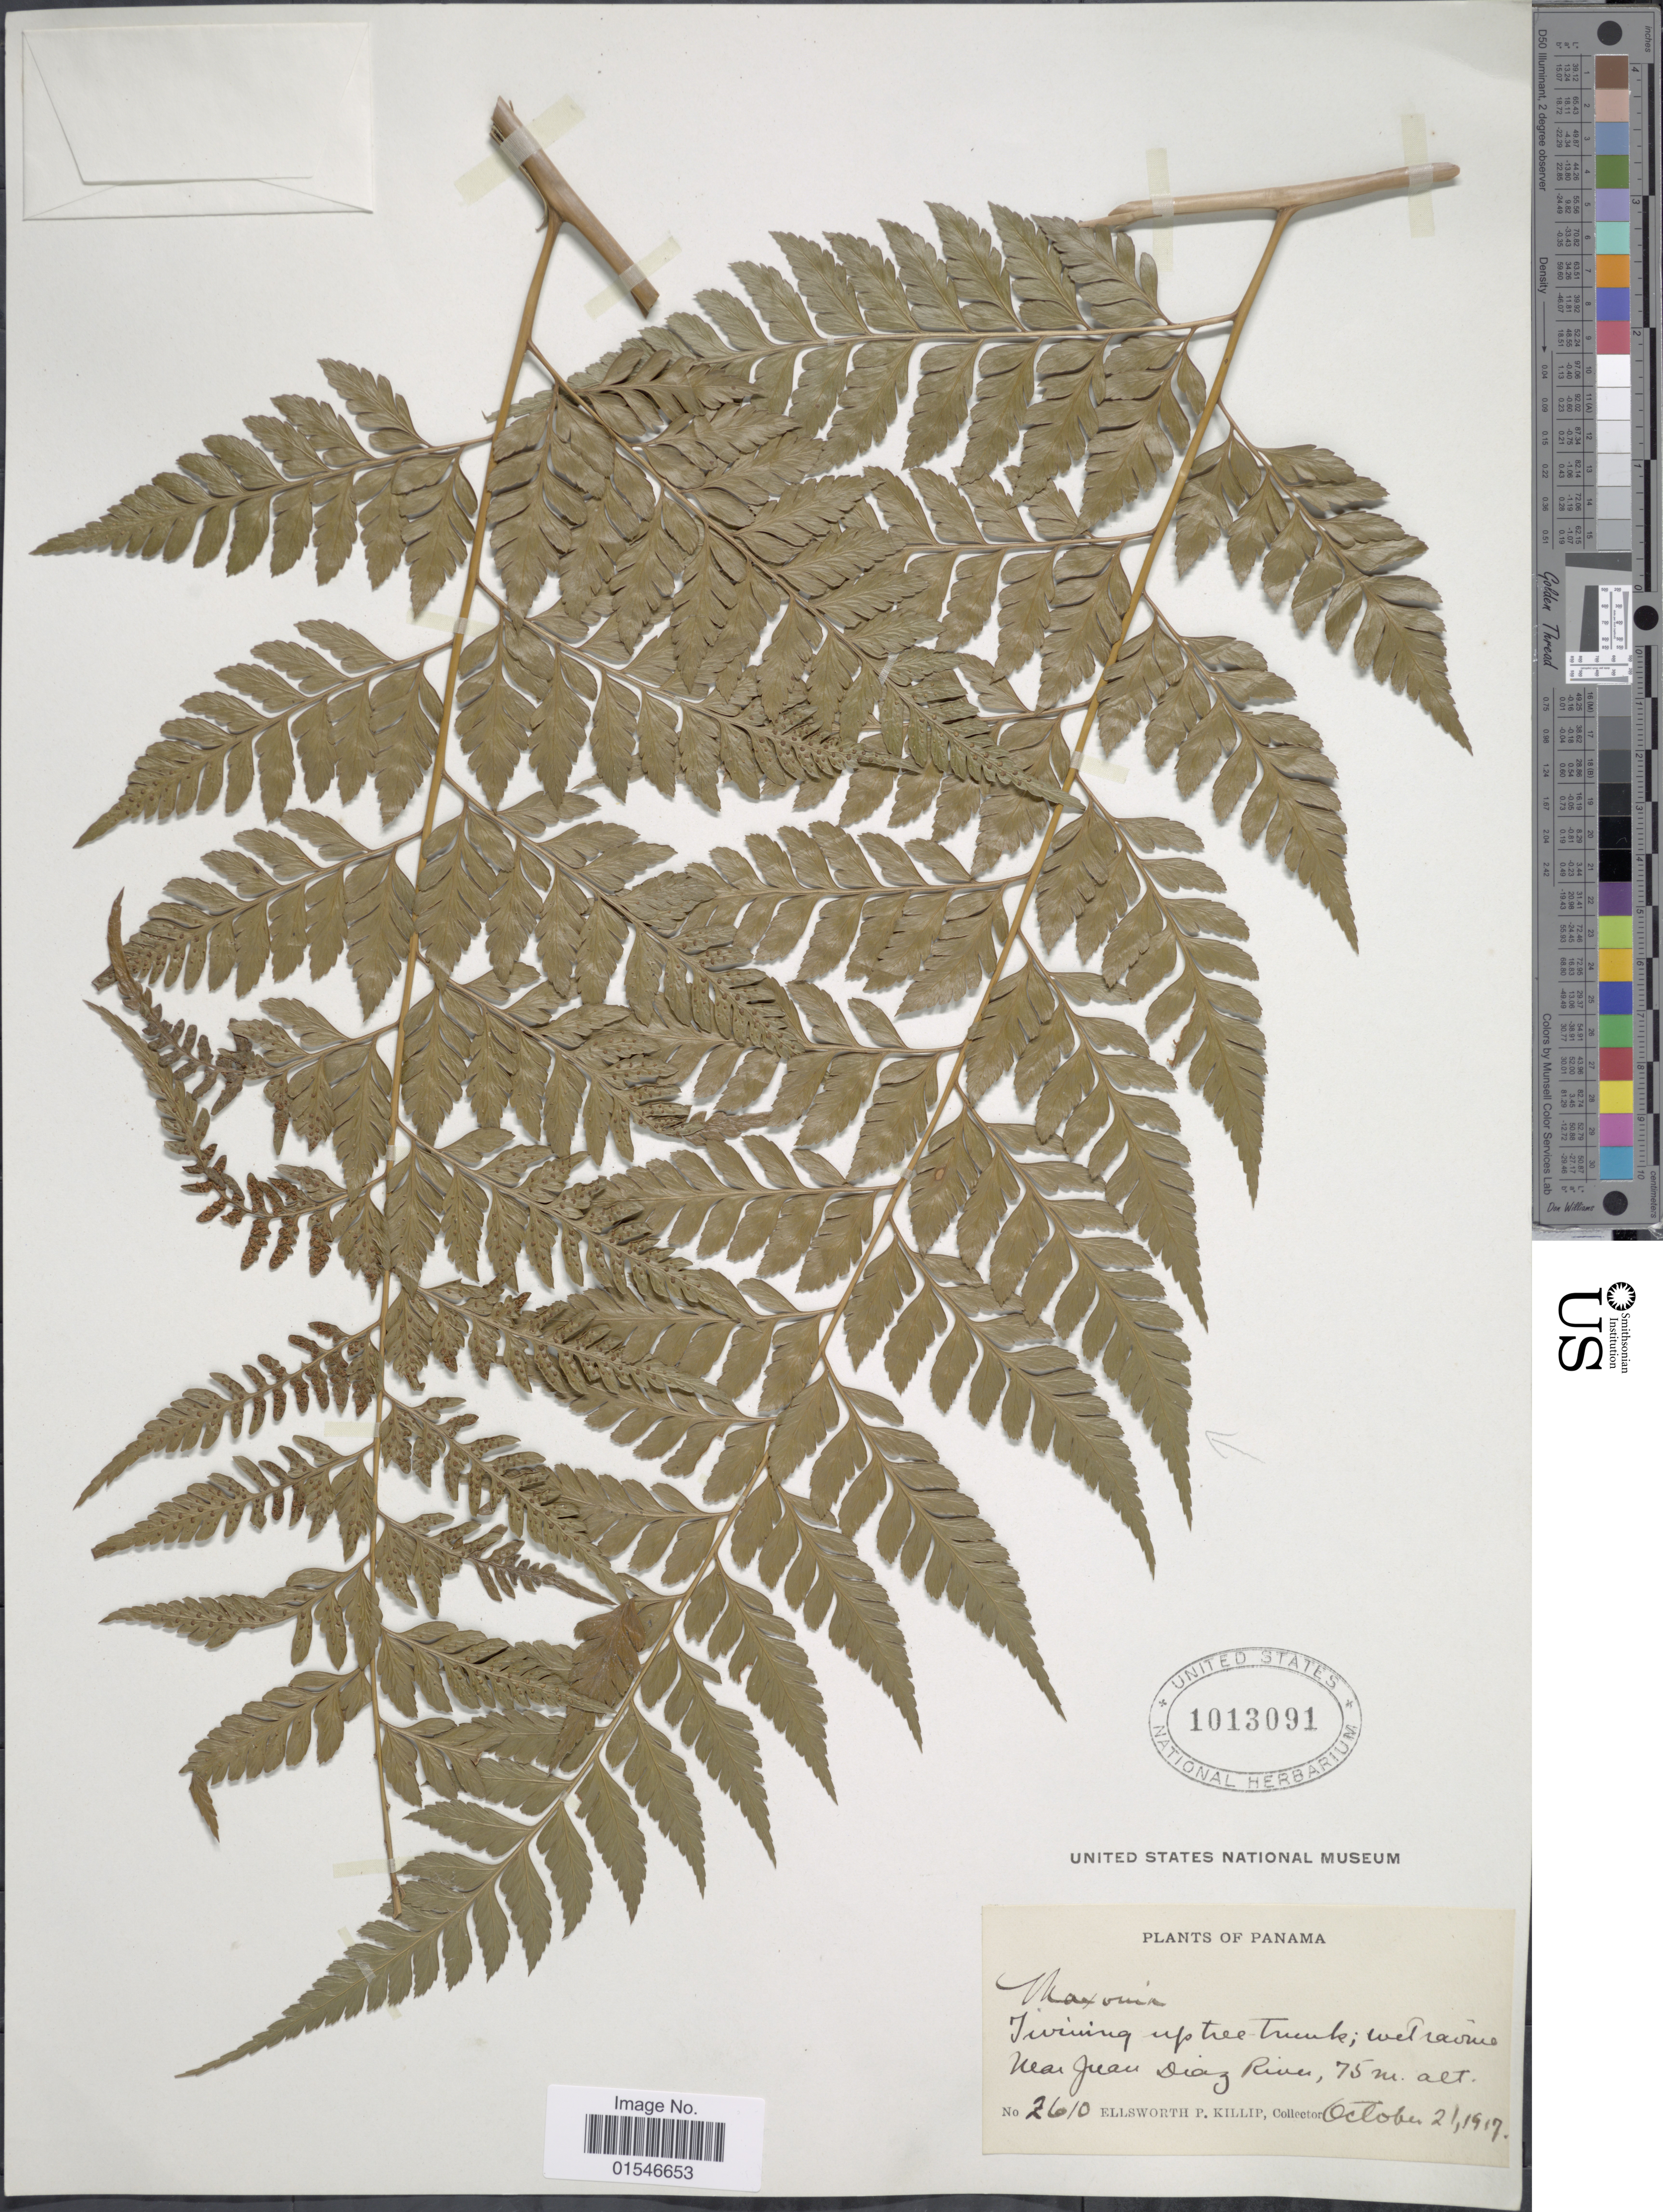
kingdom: Plantae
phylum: Tracheophyta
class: Polypodiopsida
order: Polypodiales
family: Dryopteridaceae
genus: Maxonia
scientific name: Maxonia apiifolia var. dualis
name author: (Donn. Sm.) C. Chr.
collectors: E. P. Killip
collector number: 2610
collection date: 1917-10-21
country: Panama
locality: Wet ravine near Juan Diaz River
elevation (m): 75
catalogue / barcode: US 1013091